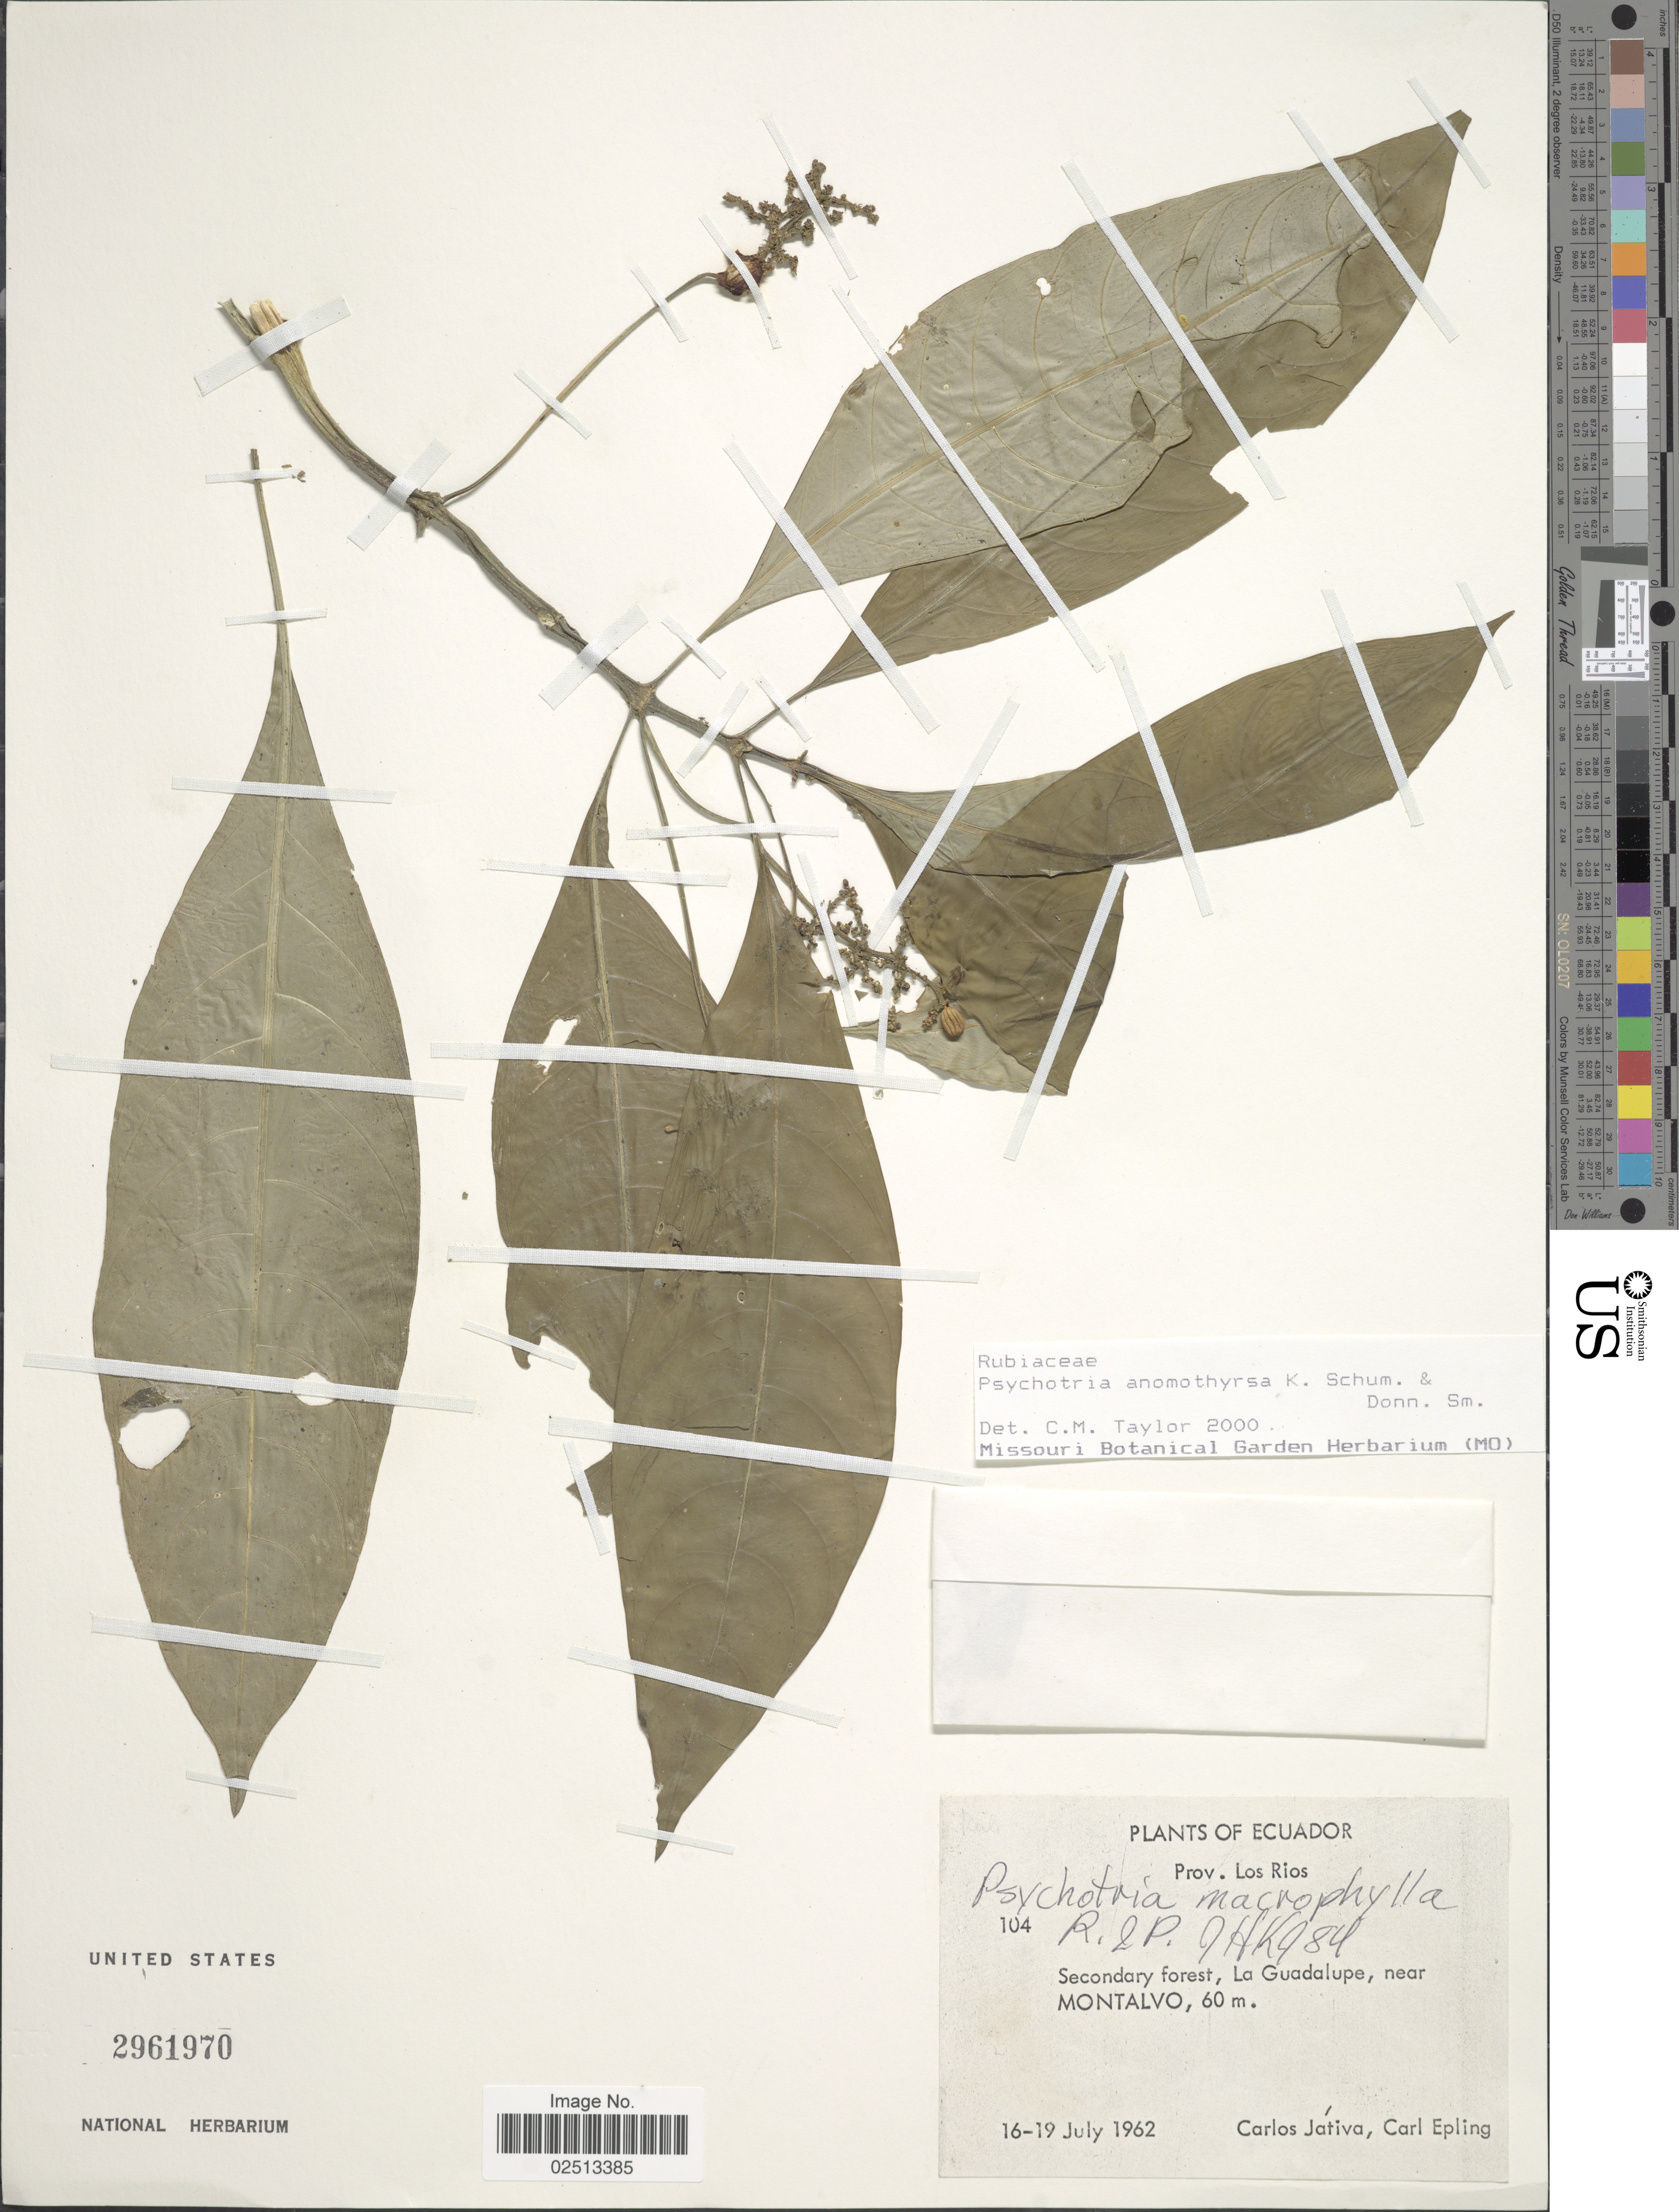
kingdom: Plantae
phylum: Tracheophyta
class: Magnoliopsida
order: Gentianales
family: Rubiaceae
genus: Psychotria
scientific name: Psychotria anomothyrsa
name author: K. Schum. & Donn. Sm. in Donn. Sm.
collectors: C. D. Játiva & C. C. Epling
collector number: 104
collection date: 1962-07-16/1962-07-19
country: Ecuador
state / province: Los Ríos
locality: Secondary forest, La Guadalupe, near Montalvo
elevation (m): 60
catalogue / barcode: US 2961970